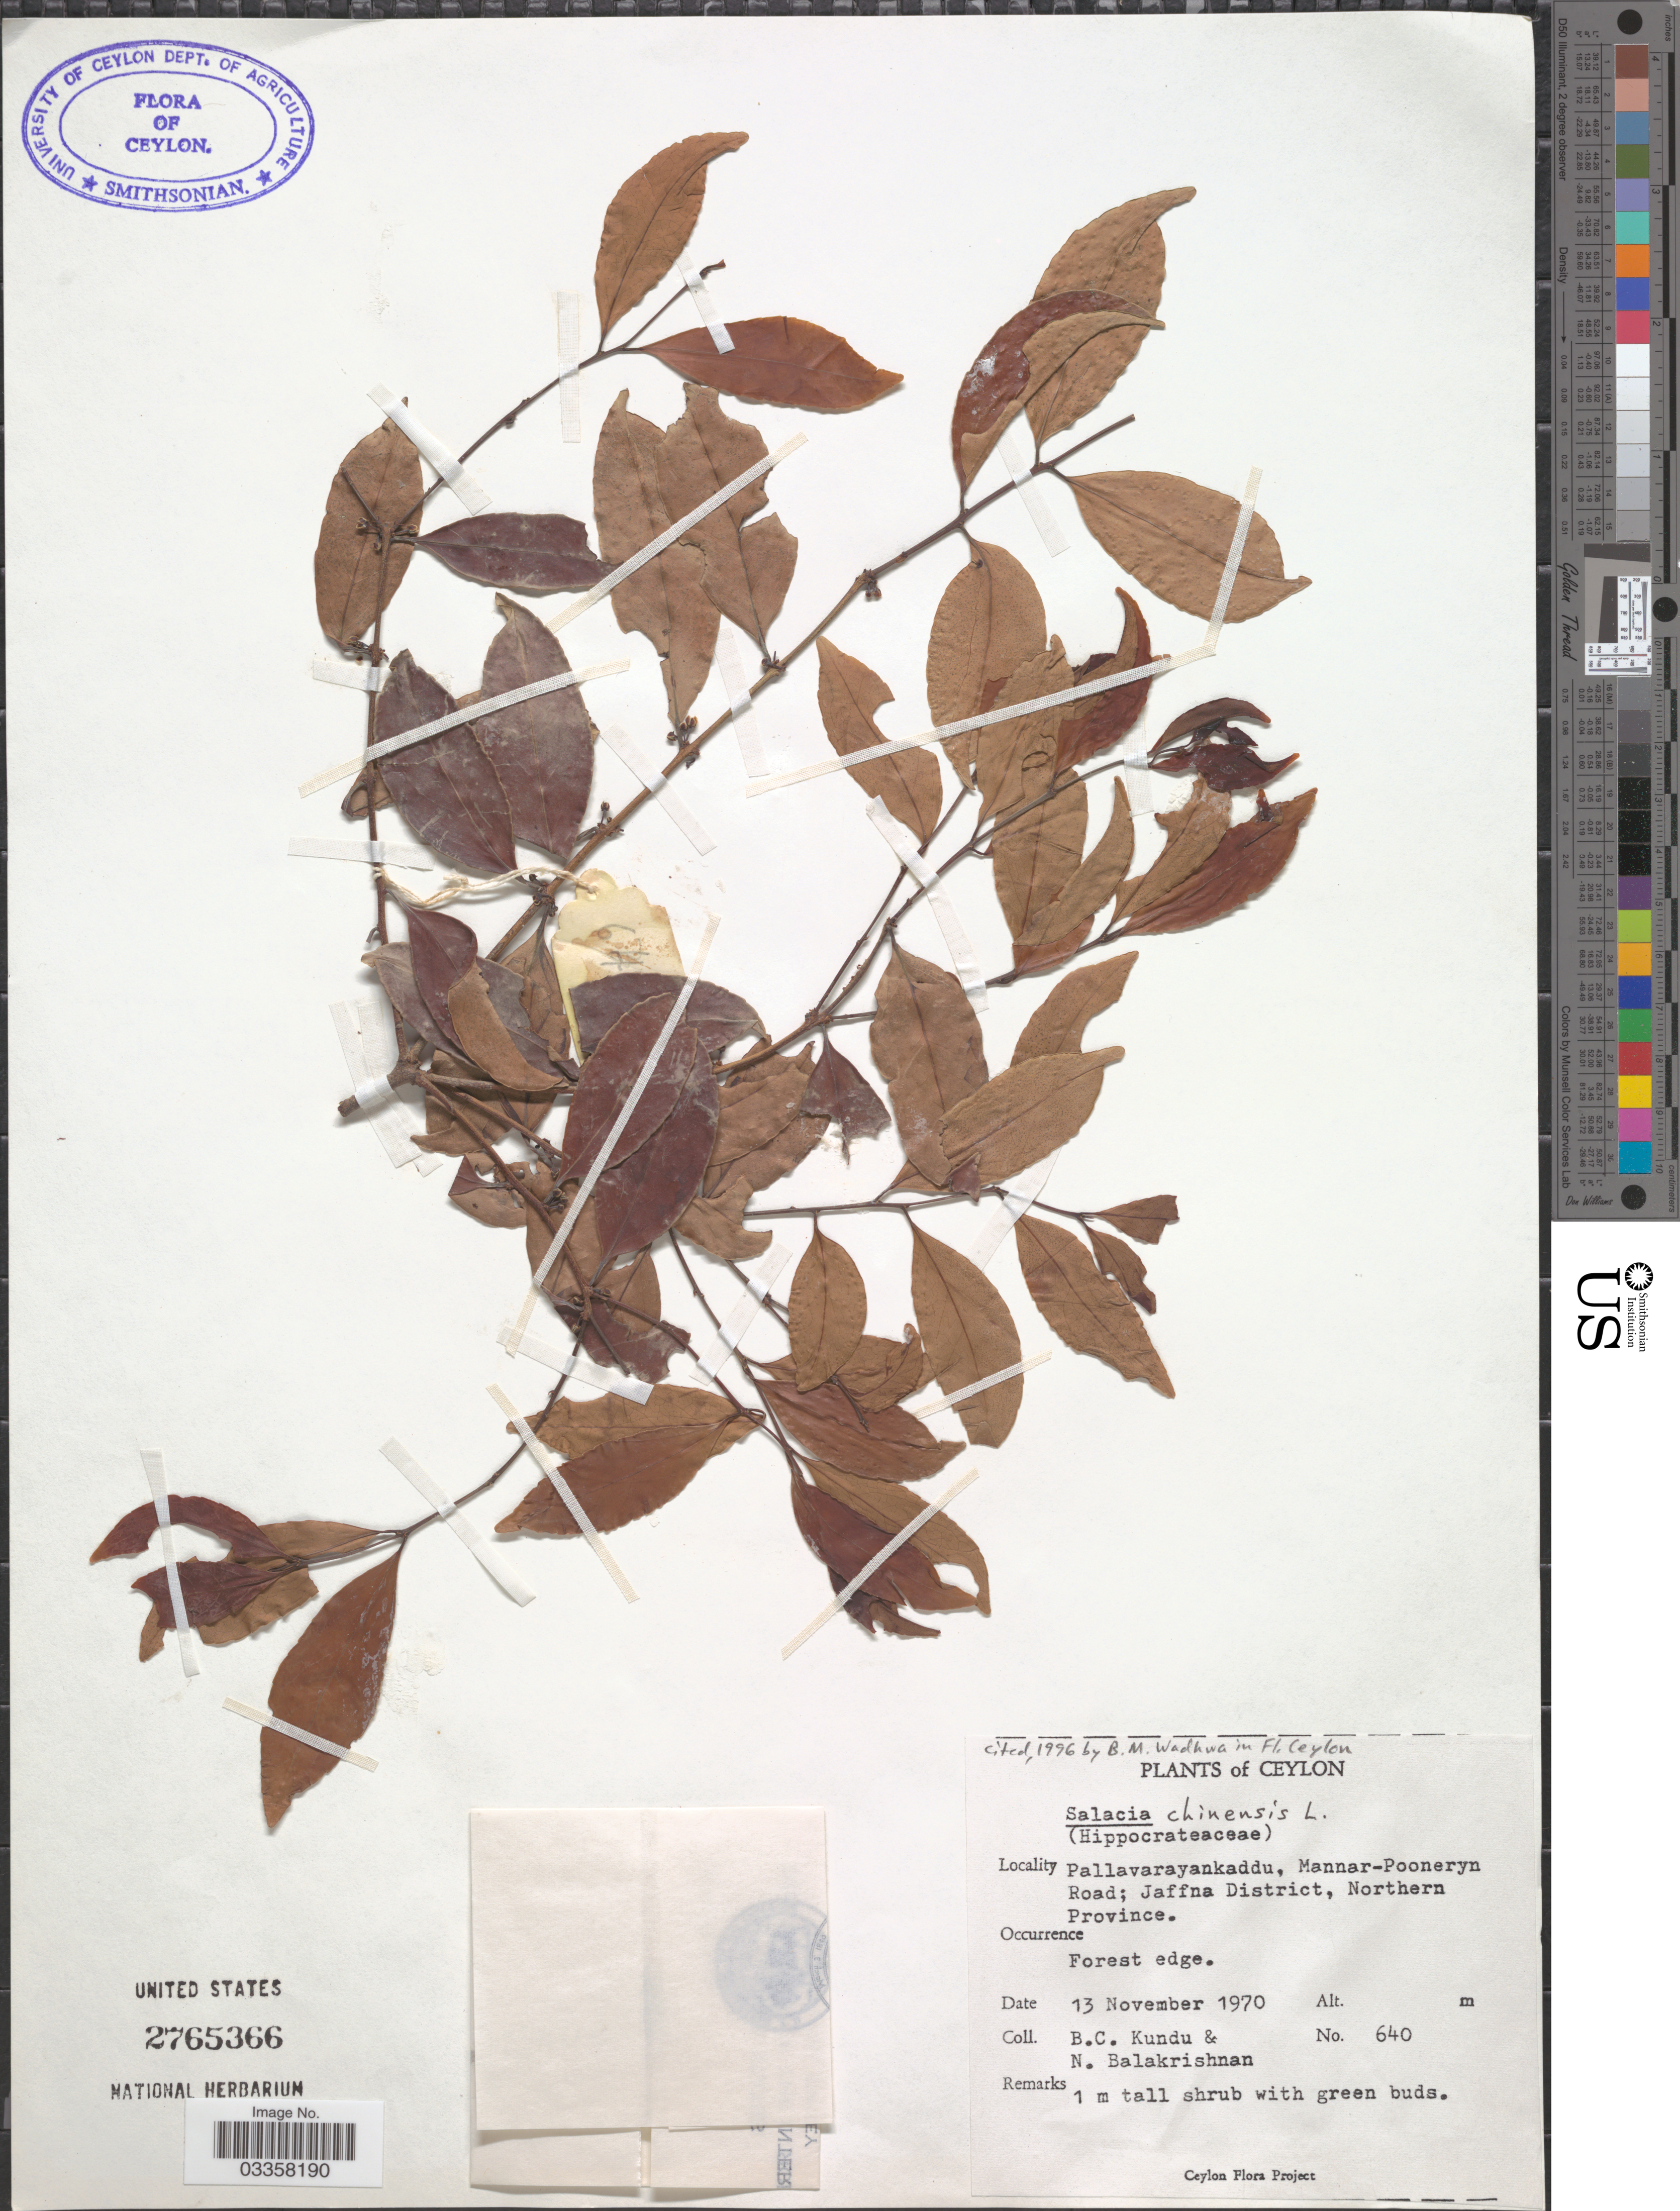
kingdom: Plantae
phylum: Tracheophyta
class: Magnoliopsida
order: Celastrales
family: Celastraceae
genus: Salacia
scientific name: Salacia chinensis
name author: L.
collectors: B. C. Kundu & N. Balakrishnan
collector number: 640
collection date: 1970-11-13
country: Sri Lanka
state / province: Northern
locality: Ceylon, Pallavarayankaddu, Mannar-Pooneryn Road; Jaffna District.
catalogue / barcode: US 2765366